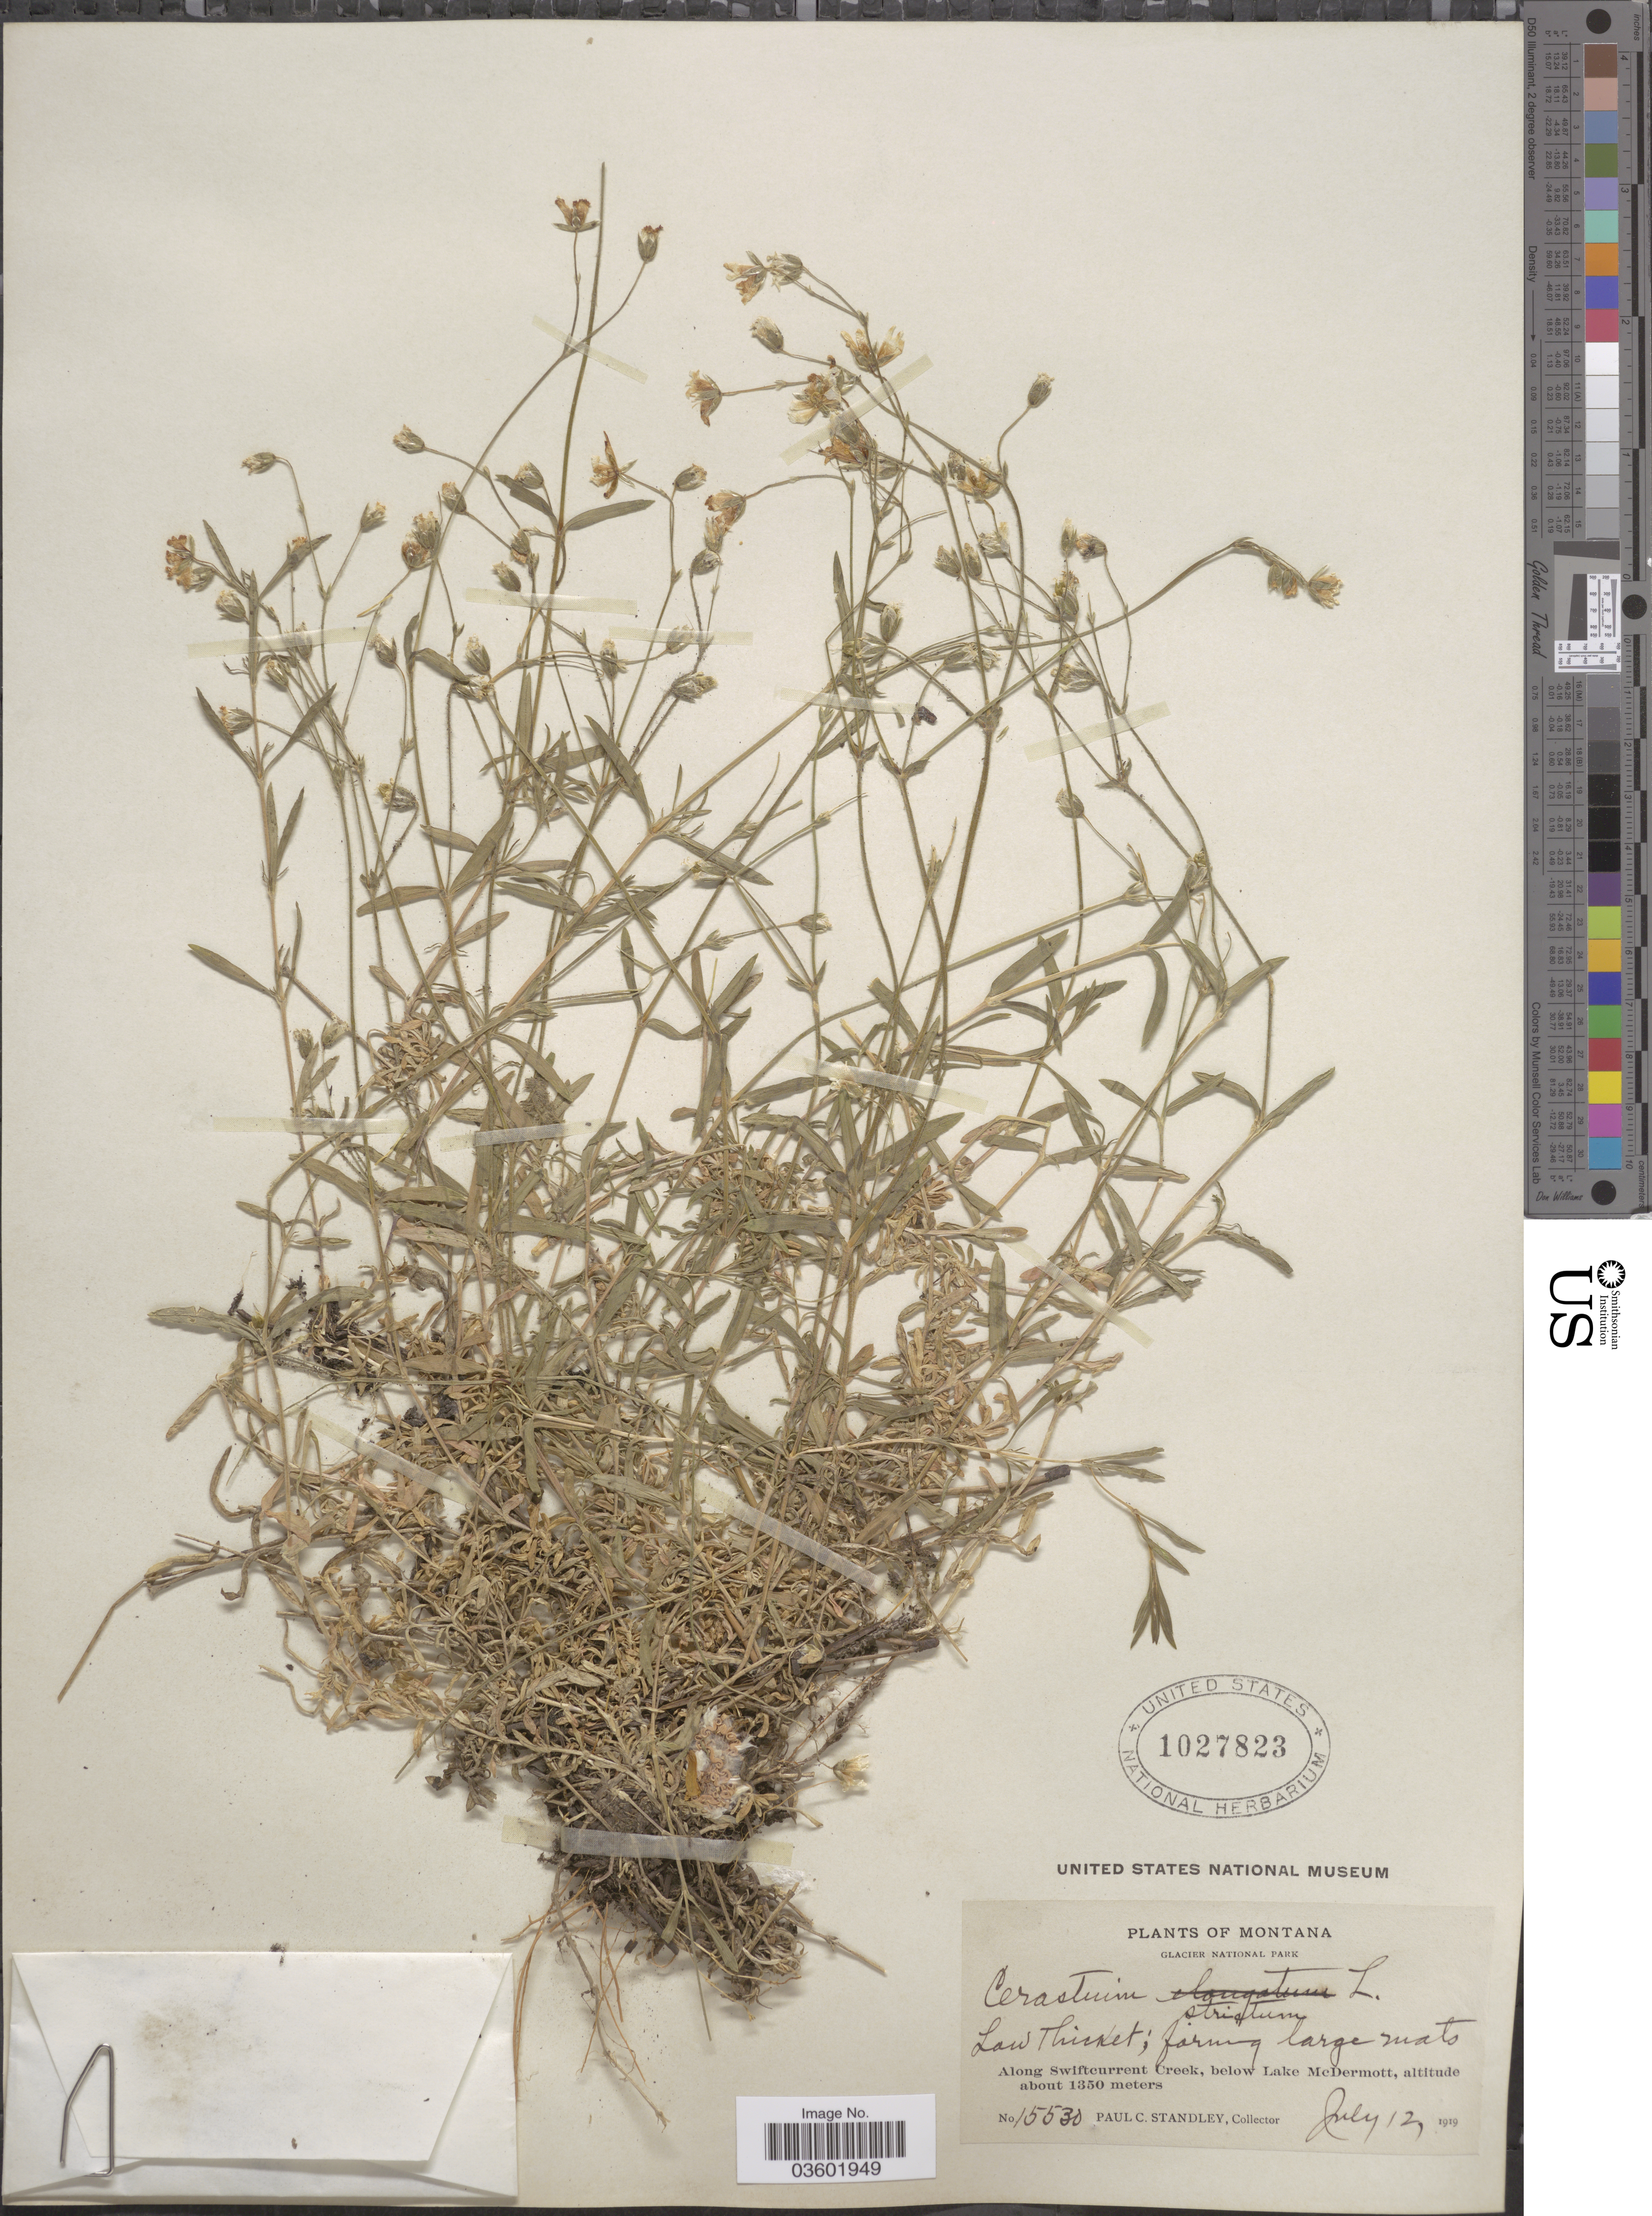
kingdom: Plantae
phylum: Tracheophyta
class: Magnoliopsida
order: Caryophyllales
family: Caryophyllaceae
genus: Cerastium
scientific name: Cerastium strictum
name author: L.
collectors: P. C. Standley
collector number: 15530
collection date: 1919-07-12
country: United States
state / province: Montana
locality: Glacier National Park. Along Swiftcurrent Creek, below Lake McDermott.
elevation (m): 1350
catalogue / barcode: US 1027823